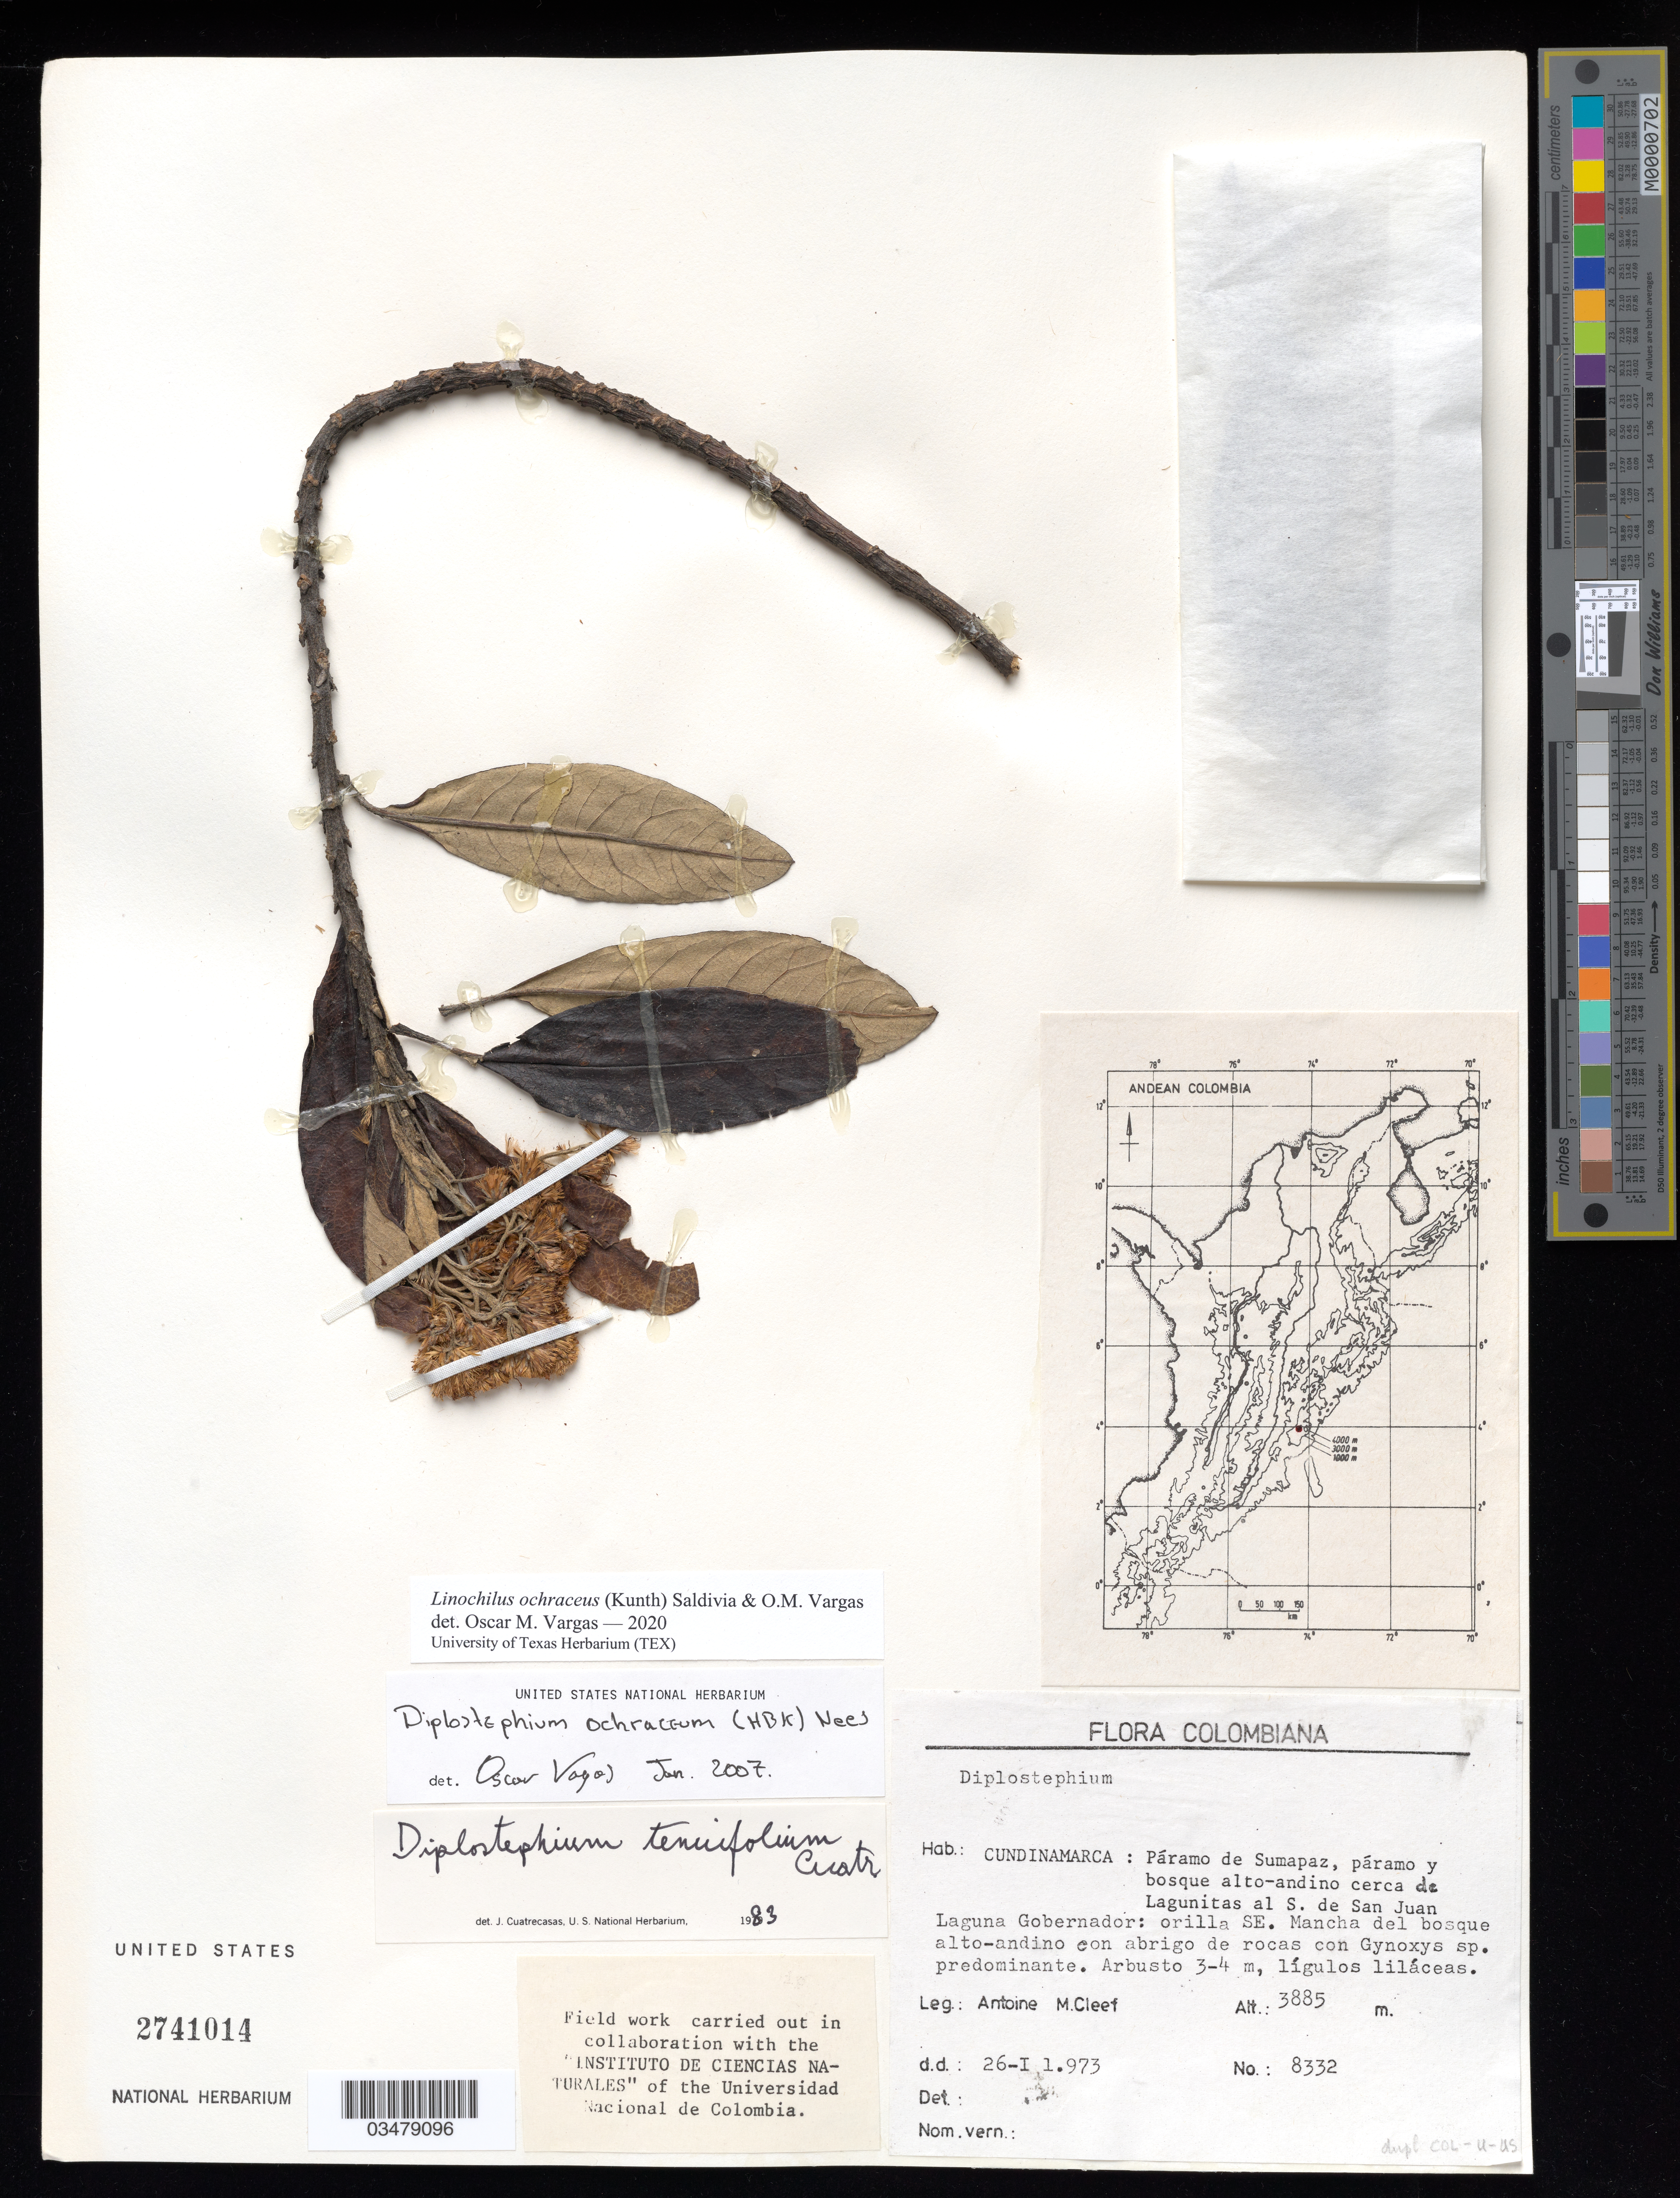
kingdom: Plantae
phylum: Tracheophyta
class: Magnoliopsida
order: Asterales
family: Asteraceae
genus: Linochilus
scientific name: Linochilus ochraceus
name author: (Kunth) Saldivia & O.M. Vargas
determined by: Vargas, Oscar M.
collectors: A. M. Cleef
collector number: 8332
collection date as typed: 26 Jan 1973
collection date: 1973-01-26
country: Colombia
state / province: Cundinamarca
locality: Páramo de Sumapaz, páramo y bosque alto-andino cerca de Lagunitas al S. de San Juan. Laguna Gobernador: orilla SE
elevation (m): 3885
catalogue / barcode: US 2741014